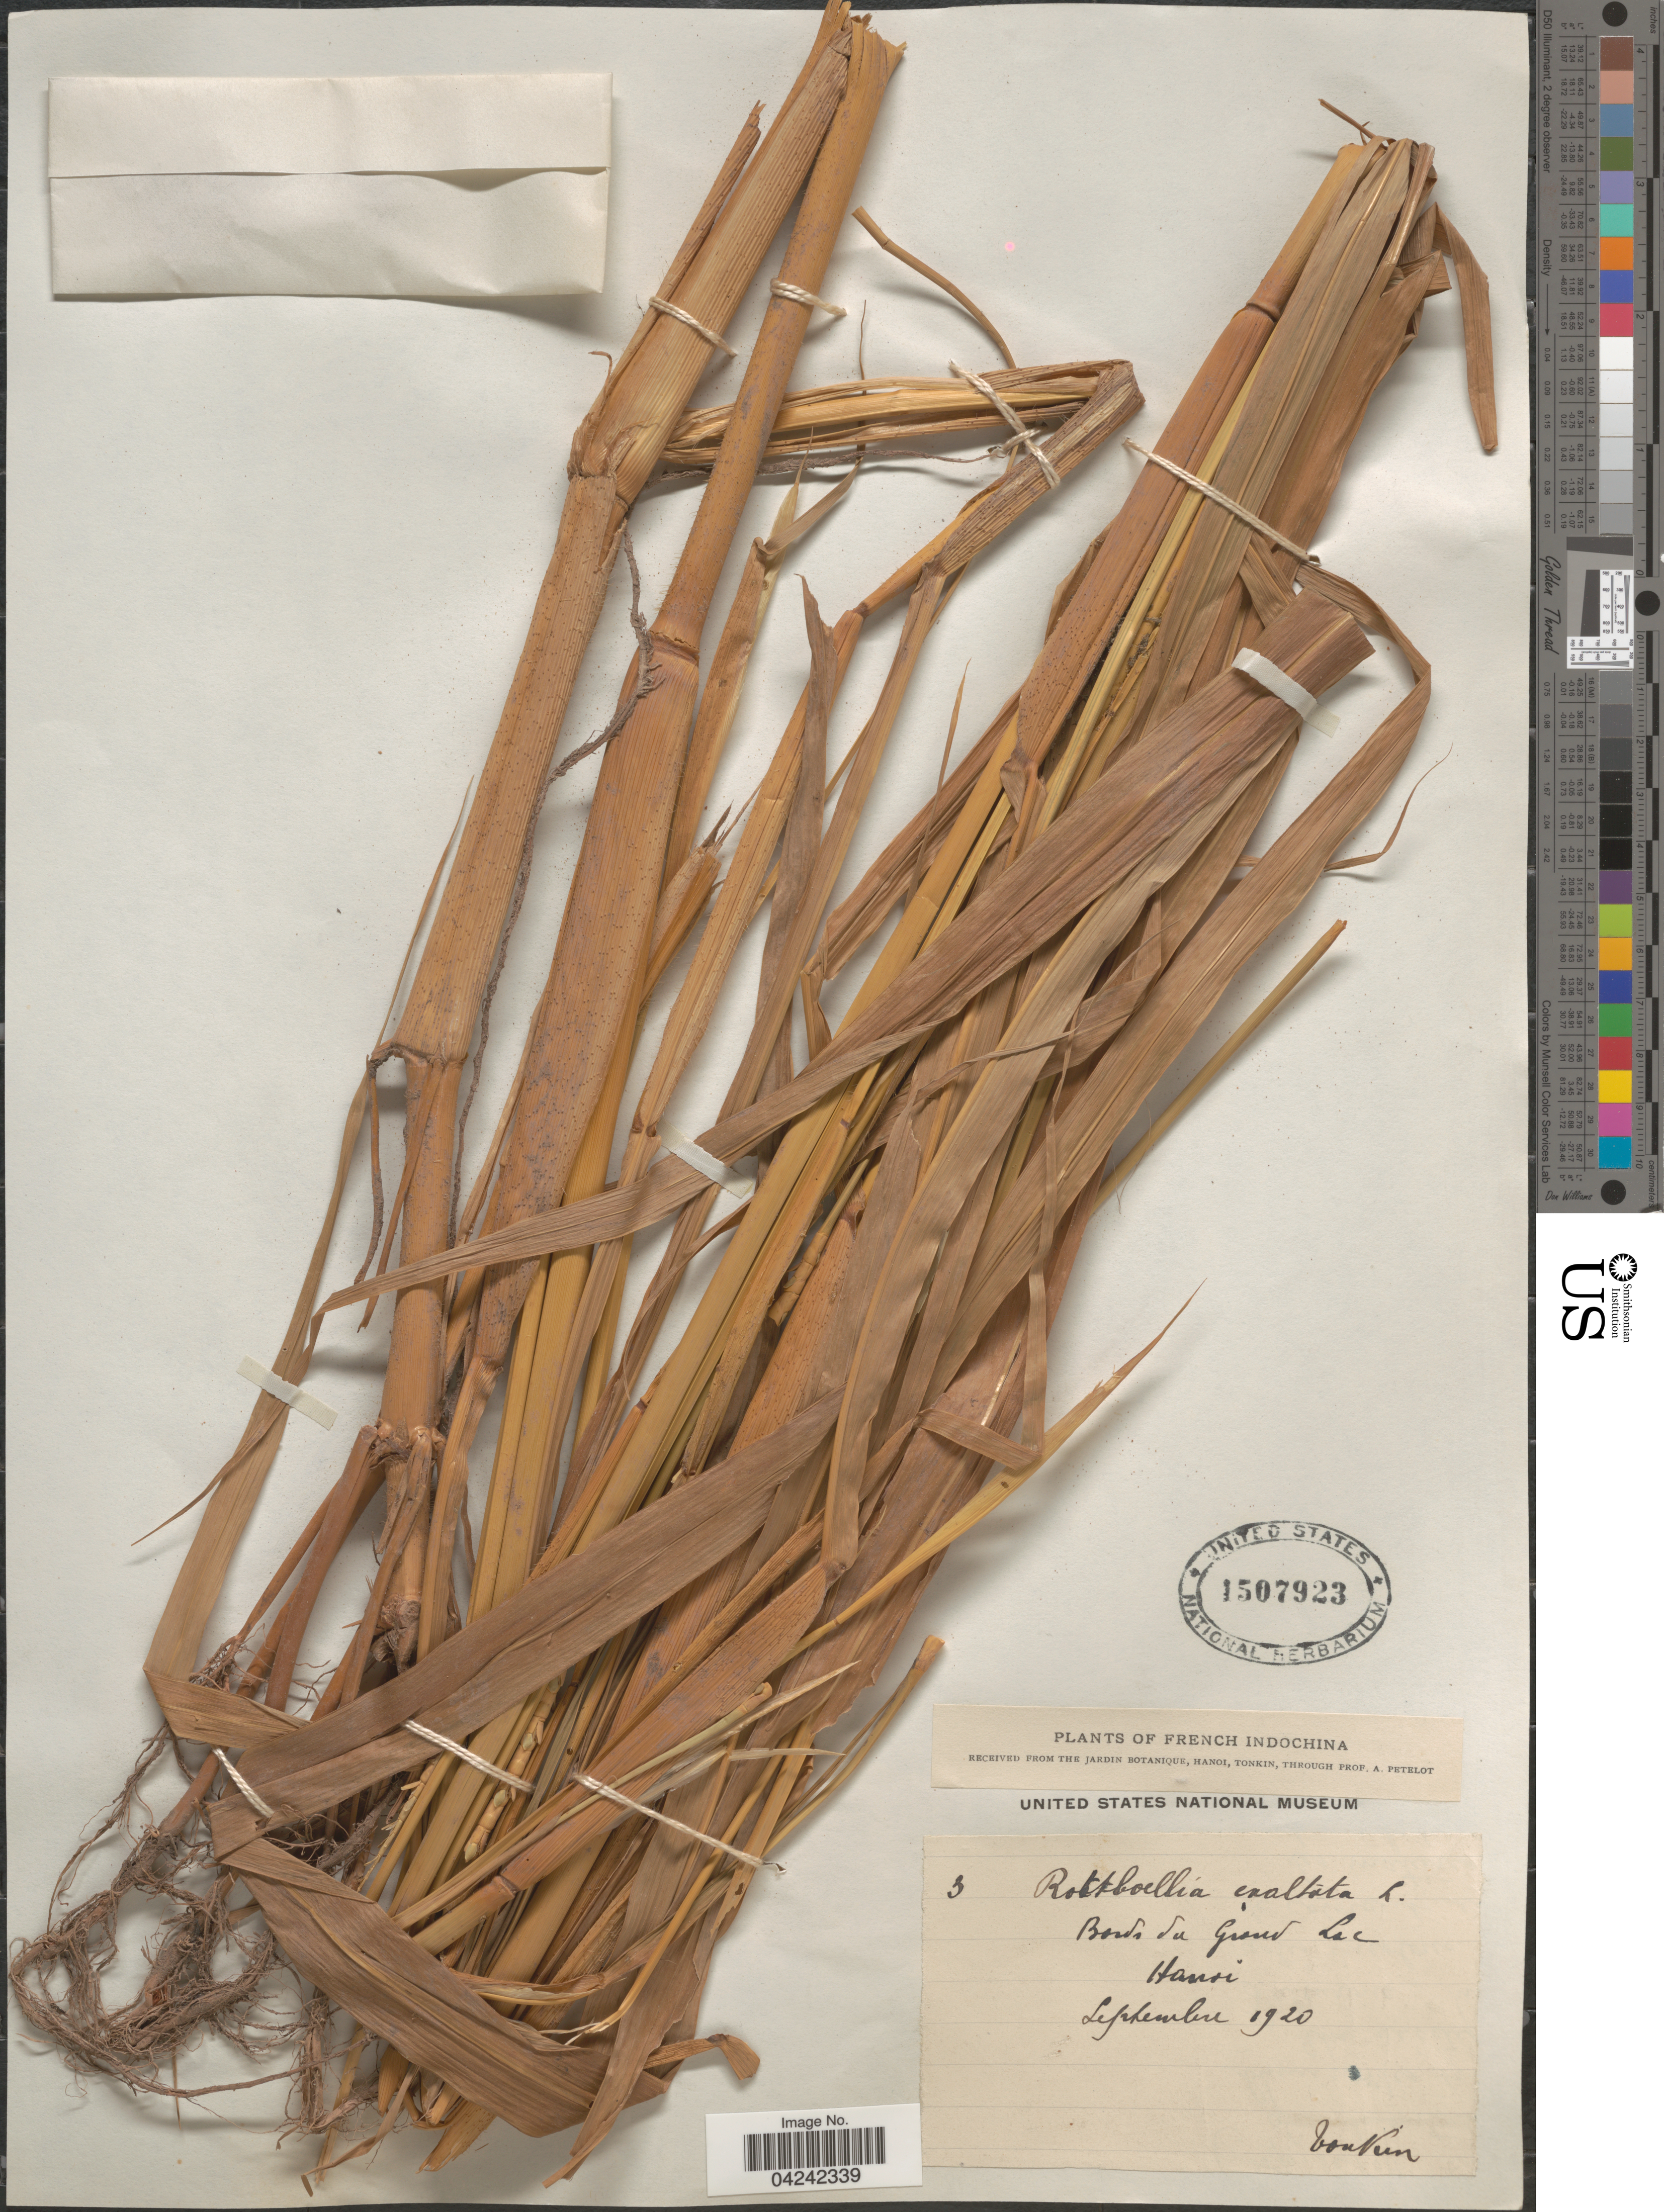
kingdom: Plantae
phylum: Tracheophyta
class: Liliopsida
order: Poales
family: Poaceae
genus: Rottboellia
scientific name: Rottboellia cochinchinensis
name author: (Lour.) Clayton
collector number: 3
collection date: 1920-09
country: Vietnam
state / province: Ha Noi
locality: French Indochina. Bords du Grand Lac. Hanoi. Tonkin.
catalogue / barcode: US 1507923